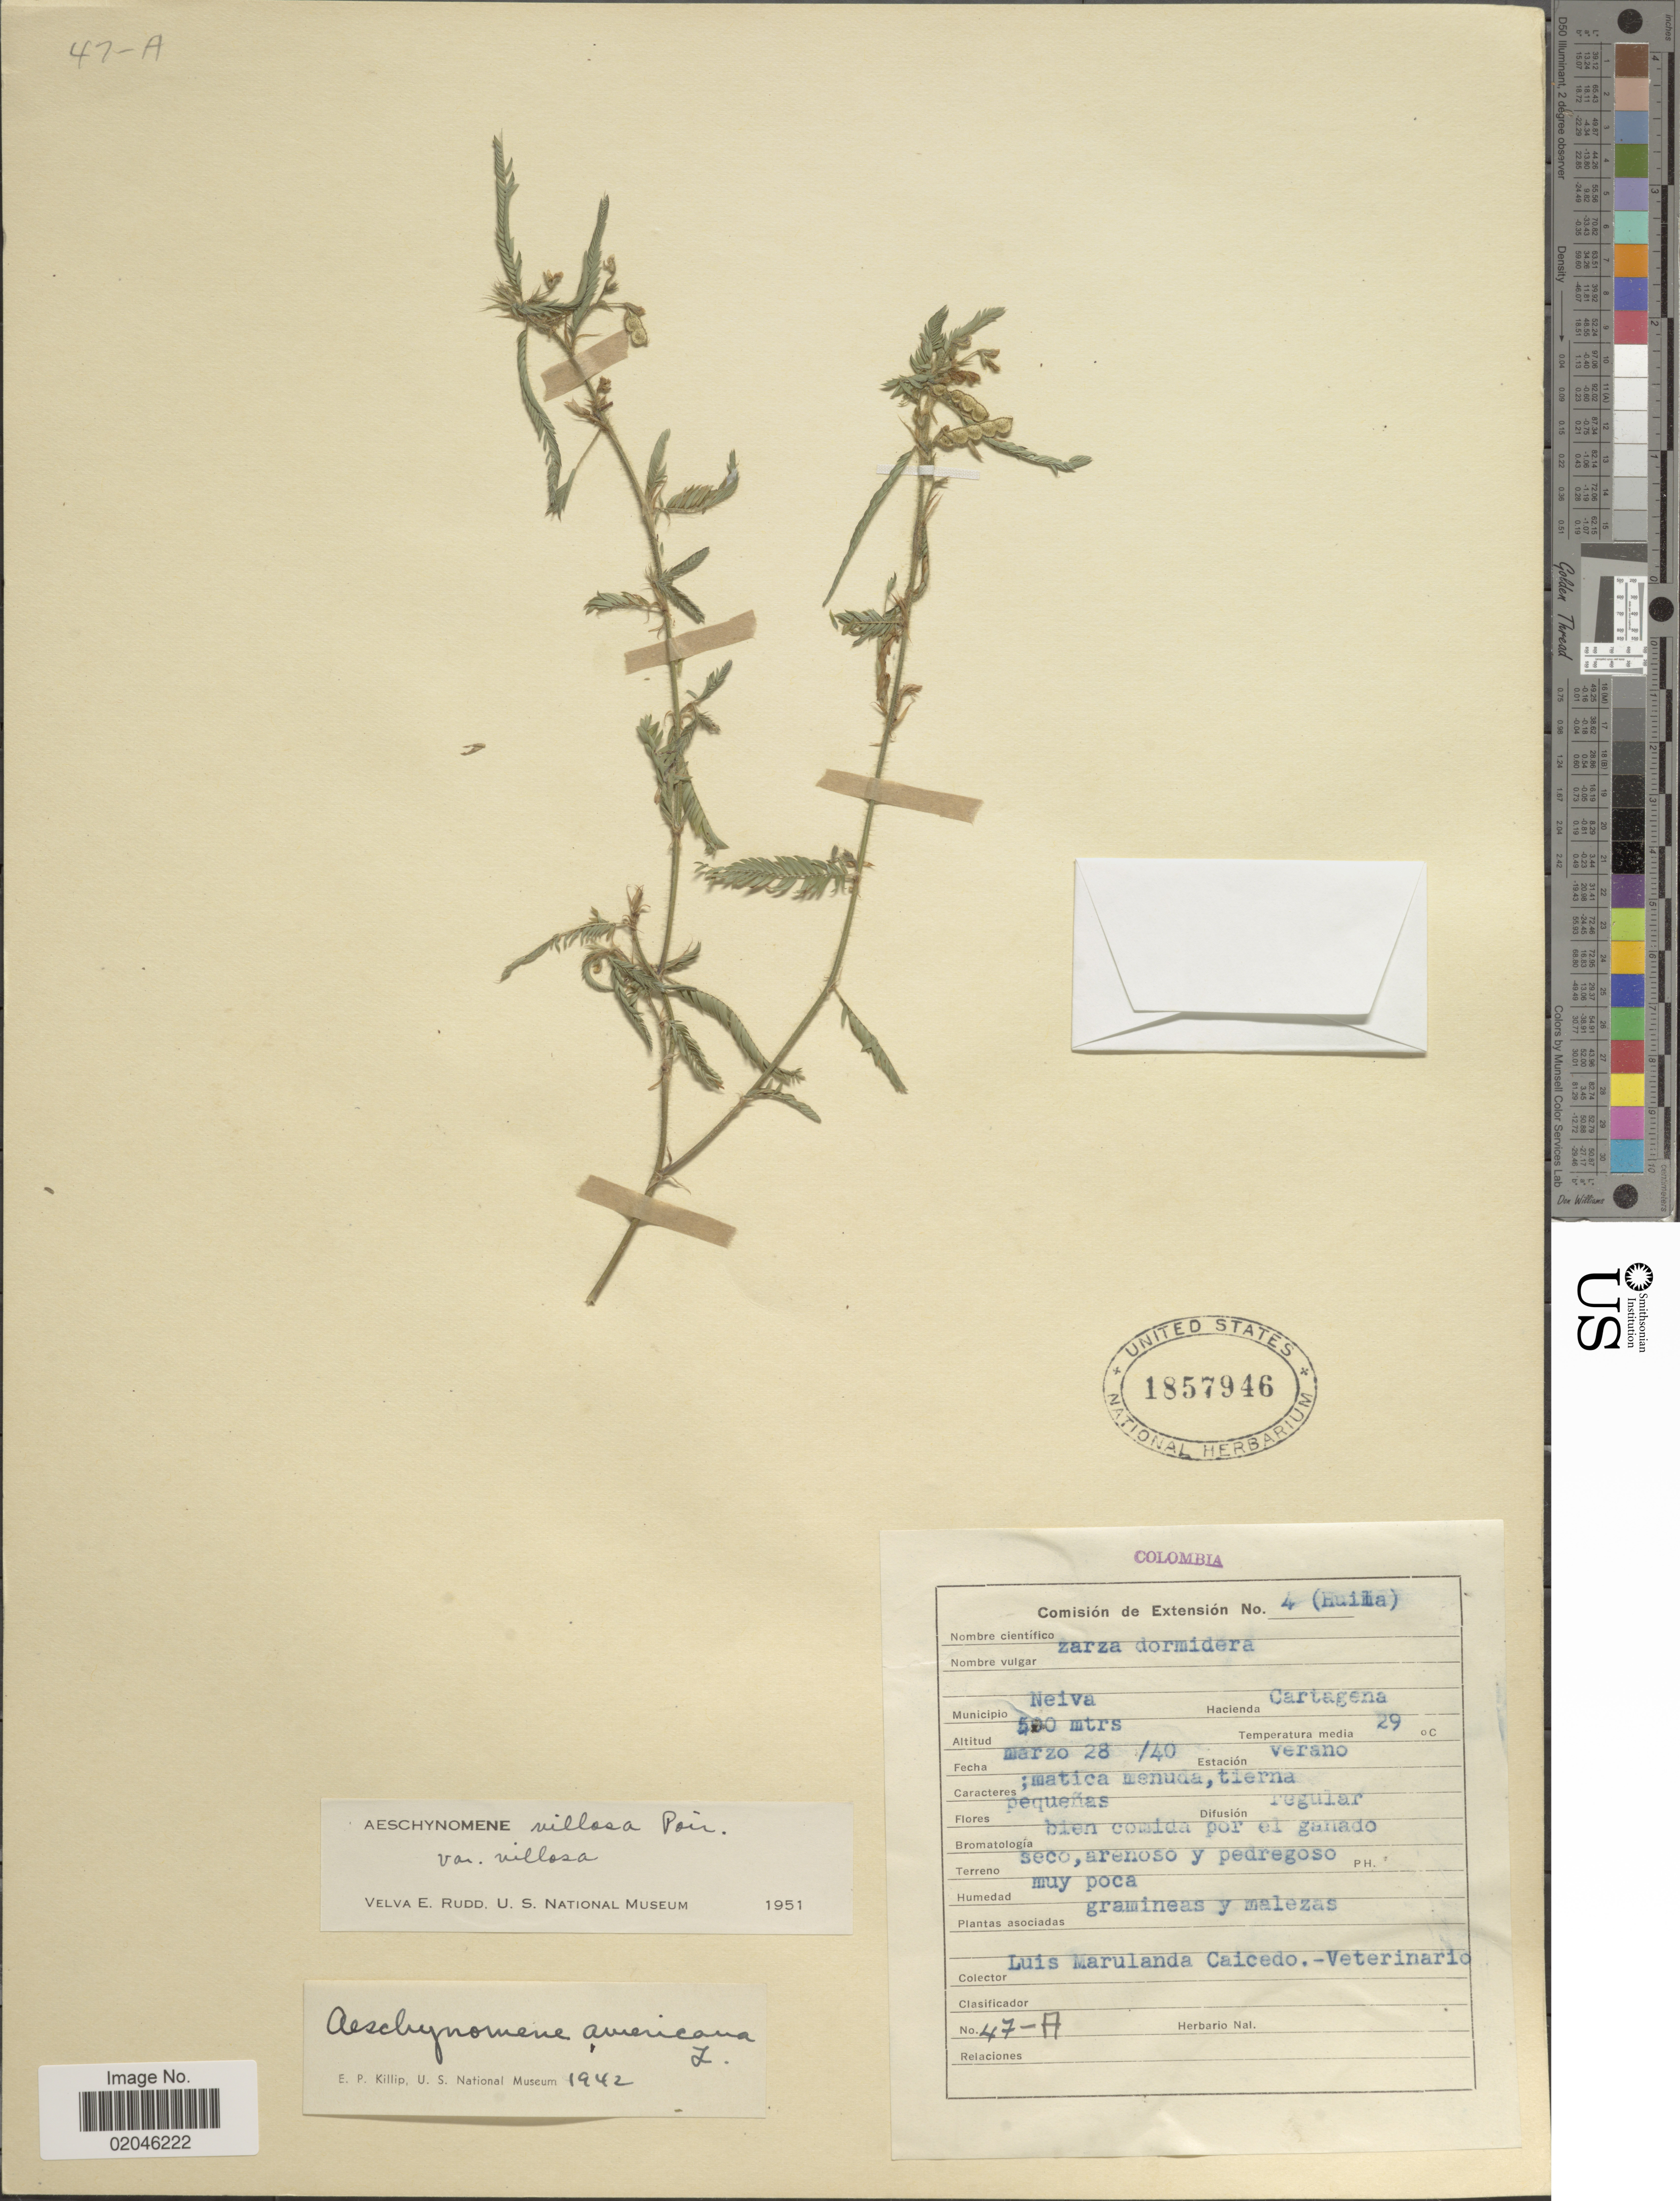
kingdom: Plantae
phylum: Tracheophyta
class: Magnoliopsida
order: Fabales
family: Fabaceae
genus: Aeschynomene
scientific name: Aeschynomene villosa var. villosa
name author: Poir.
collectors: L. Marulanda Caicedo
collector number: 47-A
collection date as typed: Transcribed d/m/y: 28/3/40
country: Colombia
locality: Municipio Neiva, Hacienda Cartago, Estacion Verano.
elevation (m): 500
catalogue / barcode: US 1857946